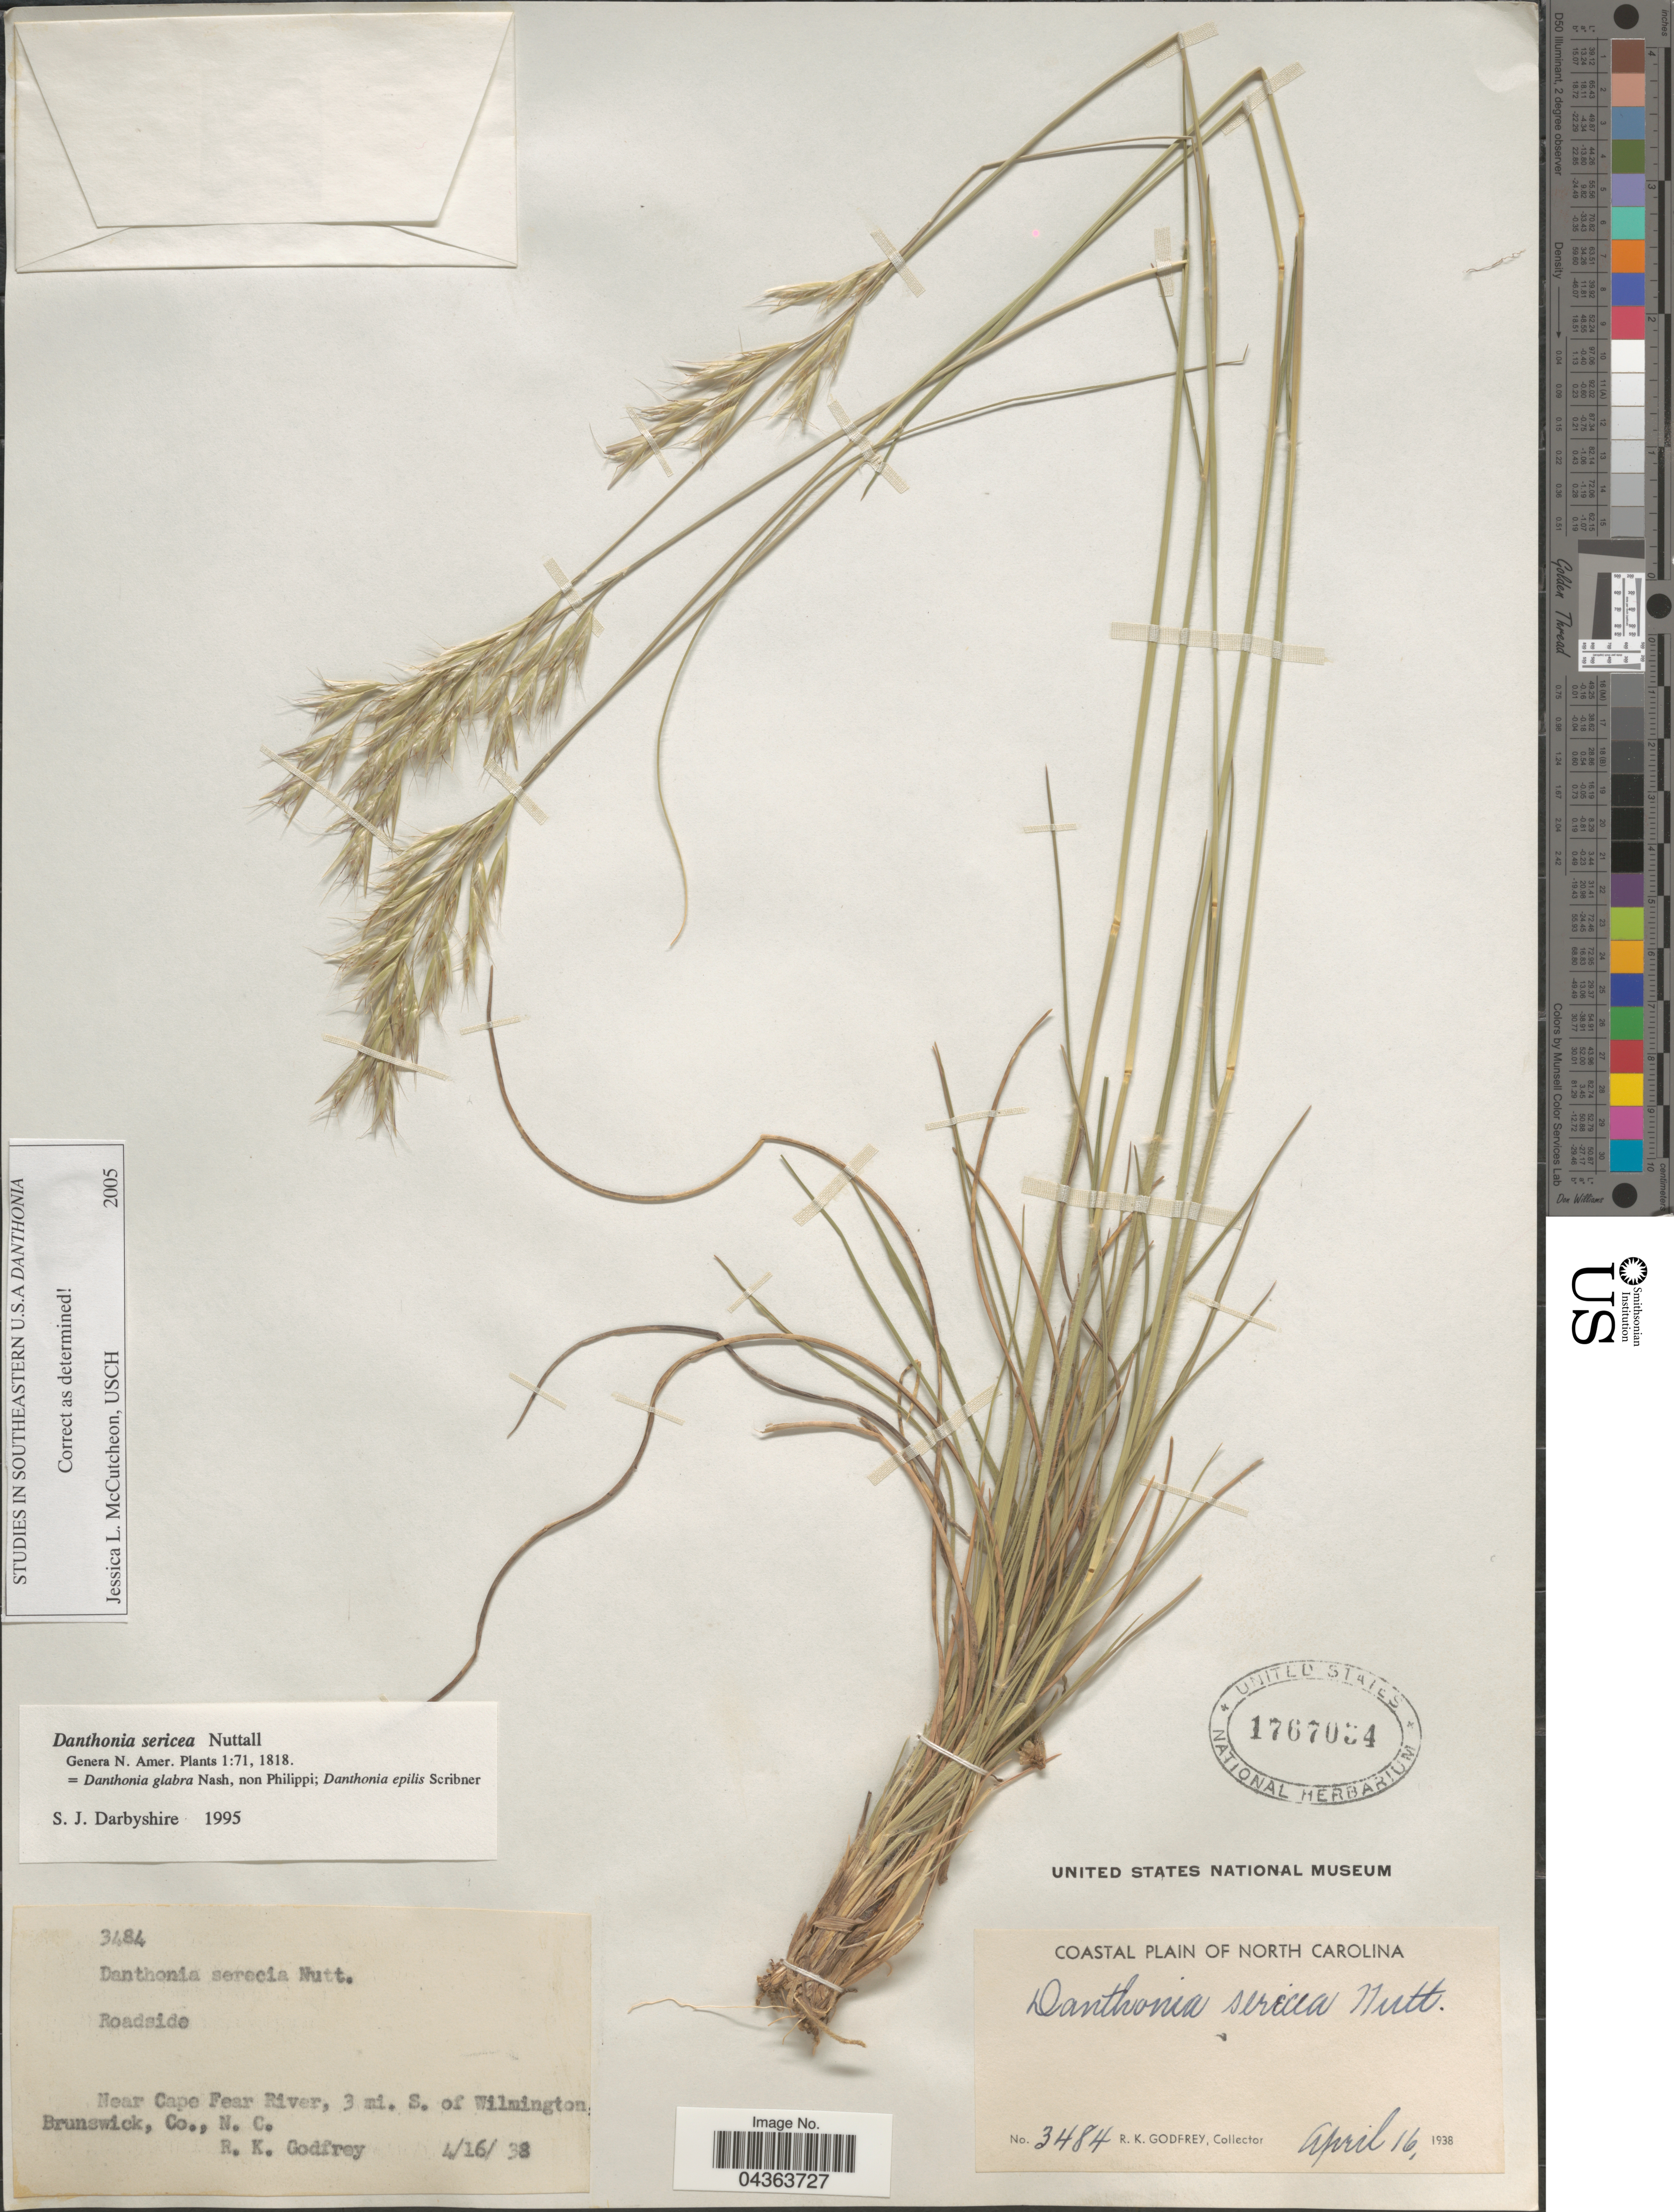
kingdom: Plantae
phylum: Tracheophyta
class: Liliopsida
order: Poales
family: Poaceae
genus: Danthonia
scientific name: Danthonia sericea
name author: Nutt.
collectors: R. K. Godfrey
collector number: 3484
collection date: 1938-04-16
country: United States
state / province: North Carolina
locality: Coastal Plain of North Carolina. Near Cape Fear River, 3 mi. S. of Wilmington. Brunswick, Co.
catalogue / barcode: US 1767034